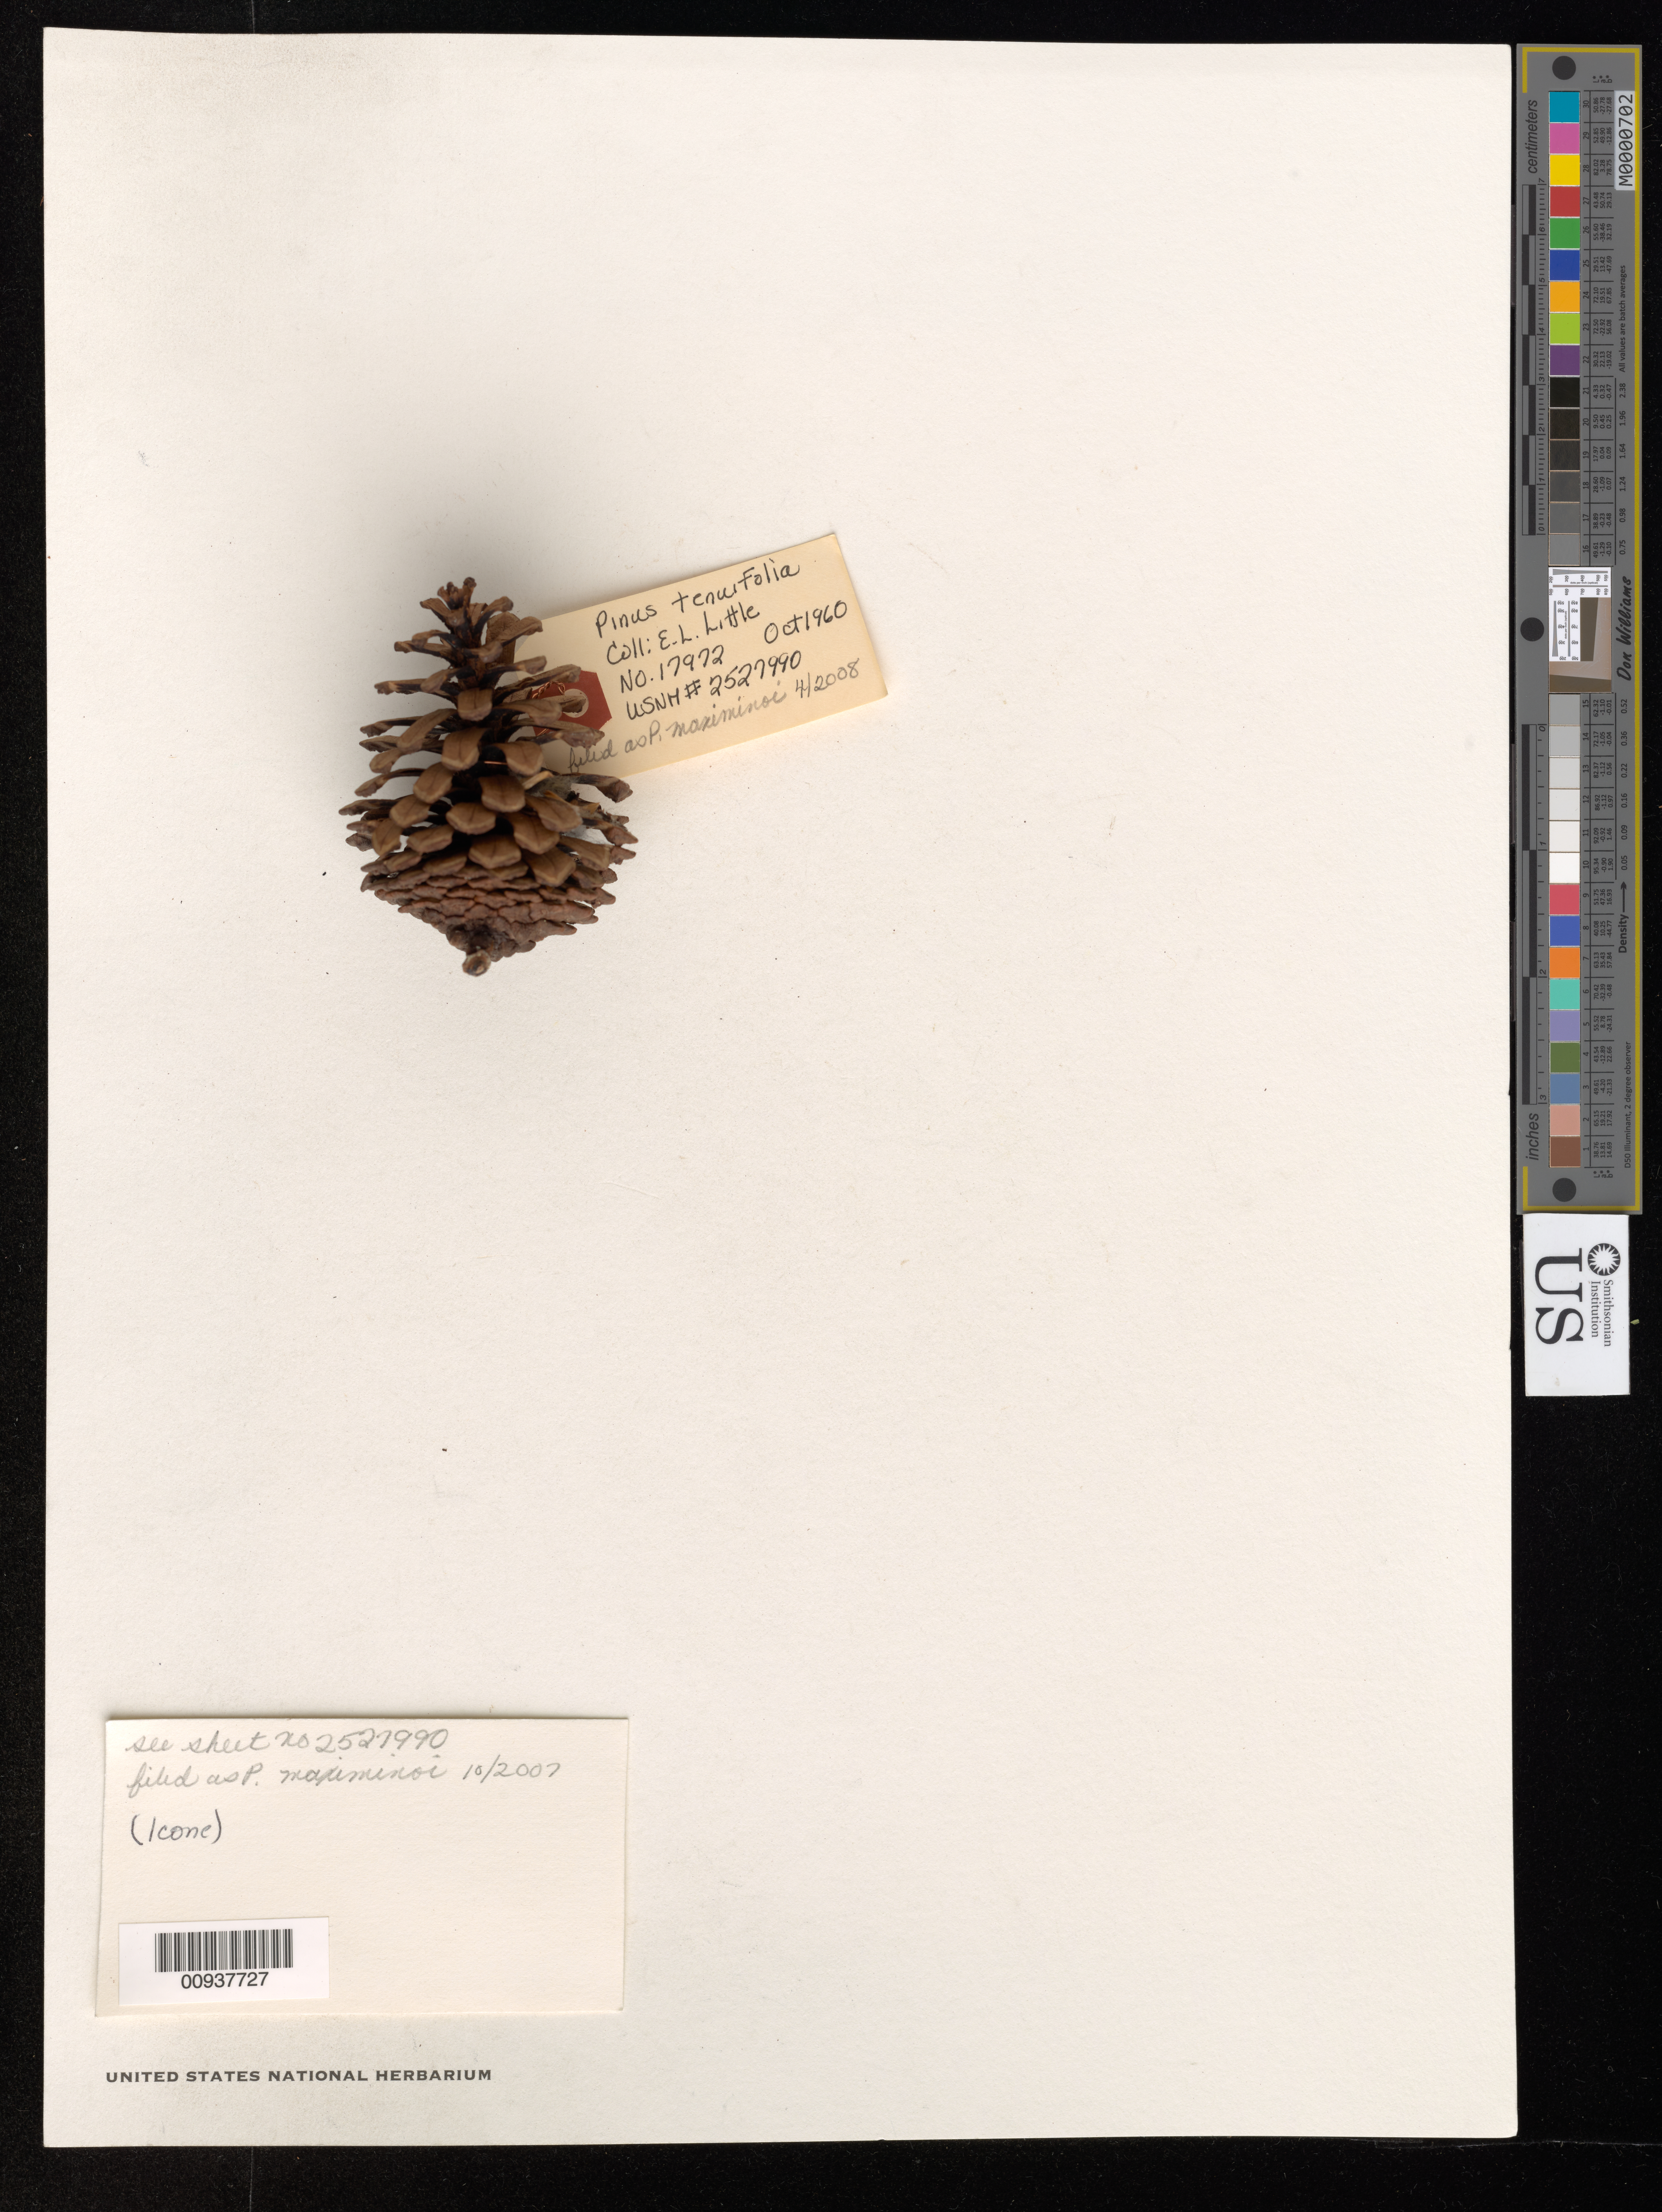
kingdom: Plantae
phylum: Tracheophyta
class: Pinopsida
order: Pinales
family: Pinaceae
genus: Pinus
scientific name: Pinus maximinoi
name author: H.E. Moore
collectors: E. L. Little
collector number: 17972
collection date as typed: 17 Oct 1960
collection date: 1960-10-17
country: Mexico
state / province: Chiapas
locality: Ciénega de León. About 50 km. W of Tuxtla Gutiérrez.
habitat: Pine-oak forest.